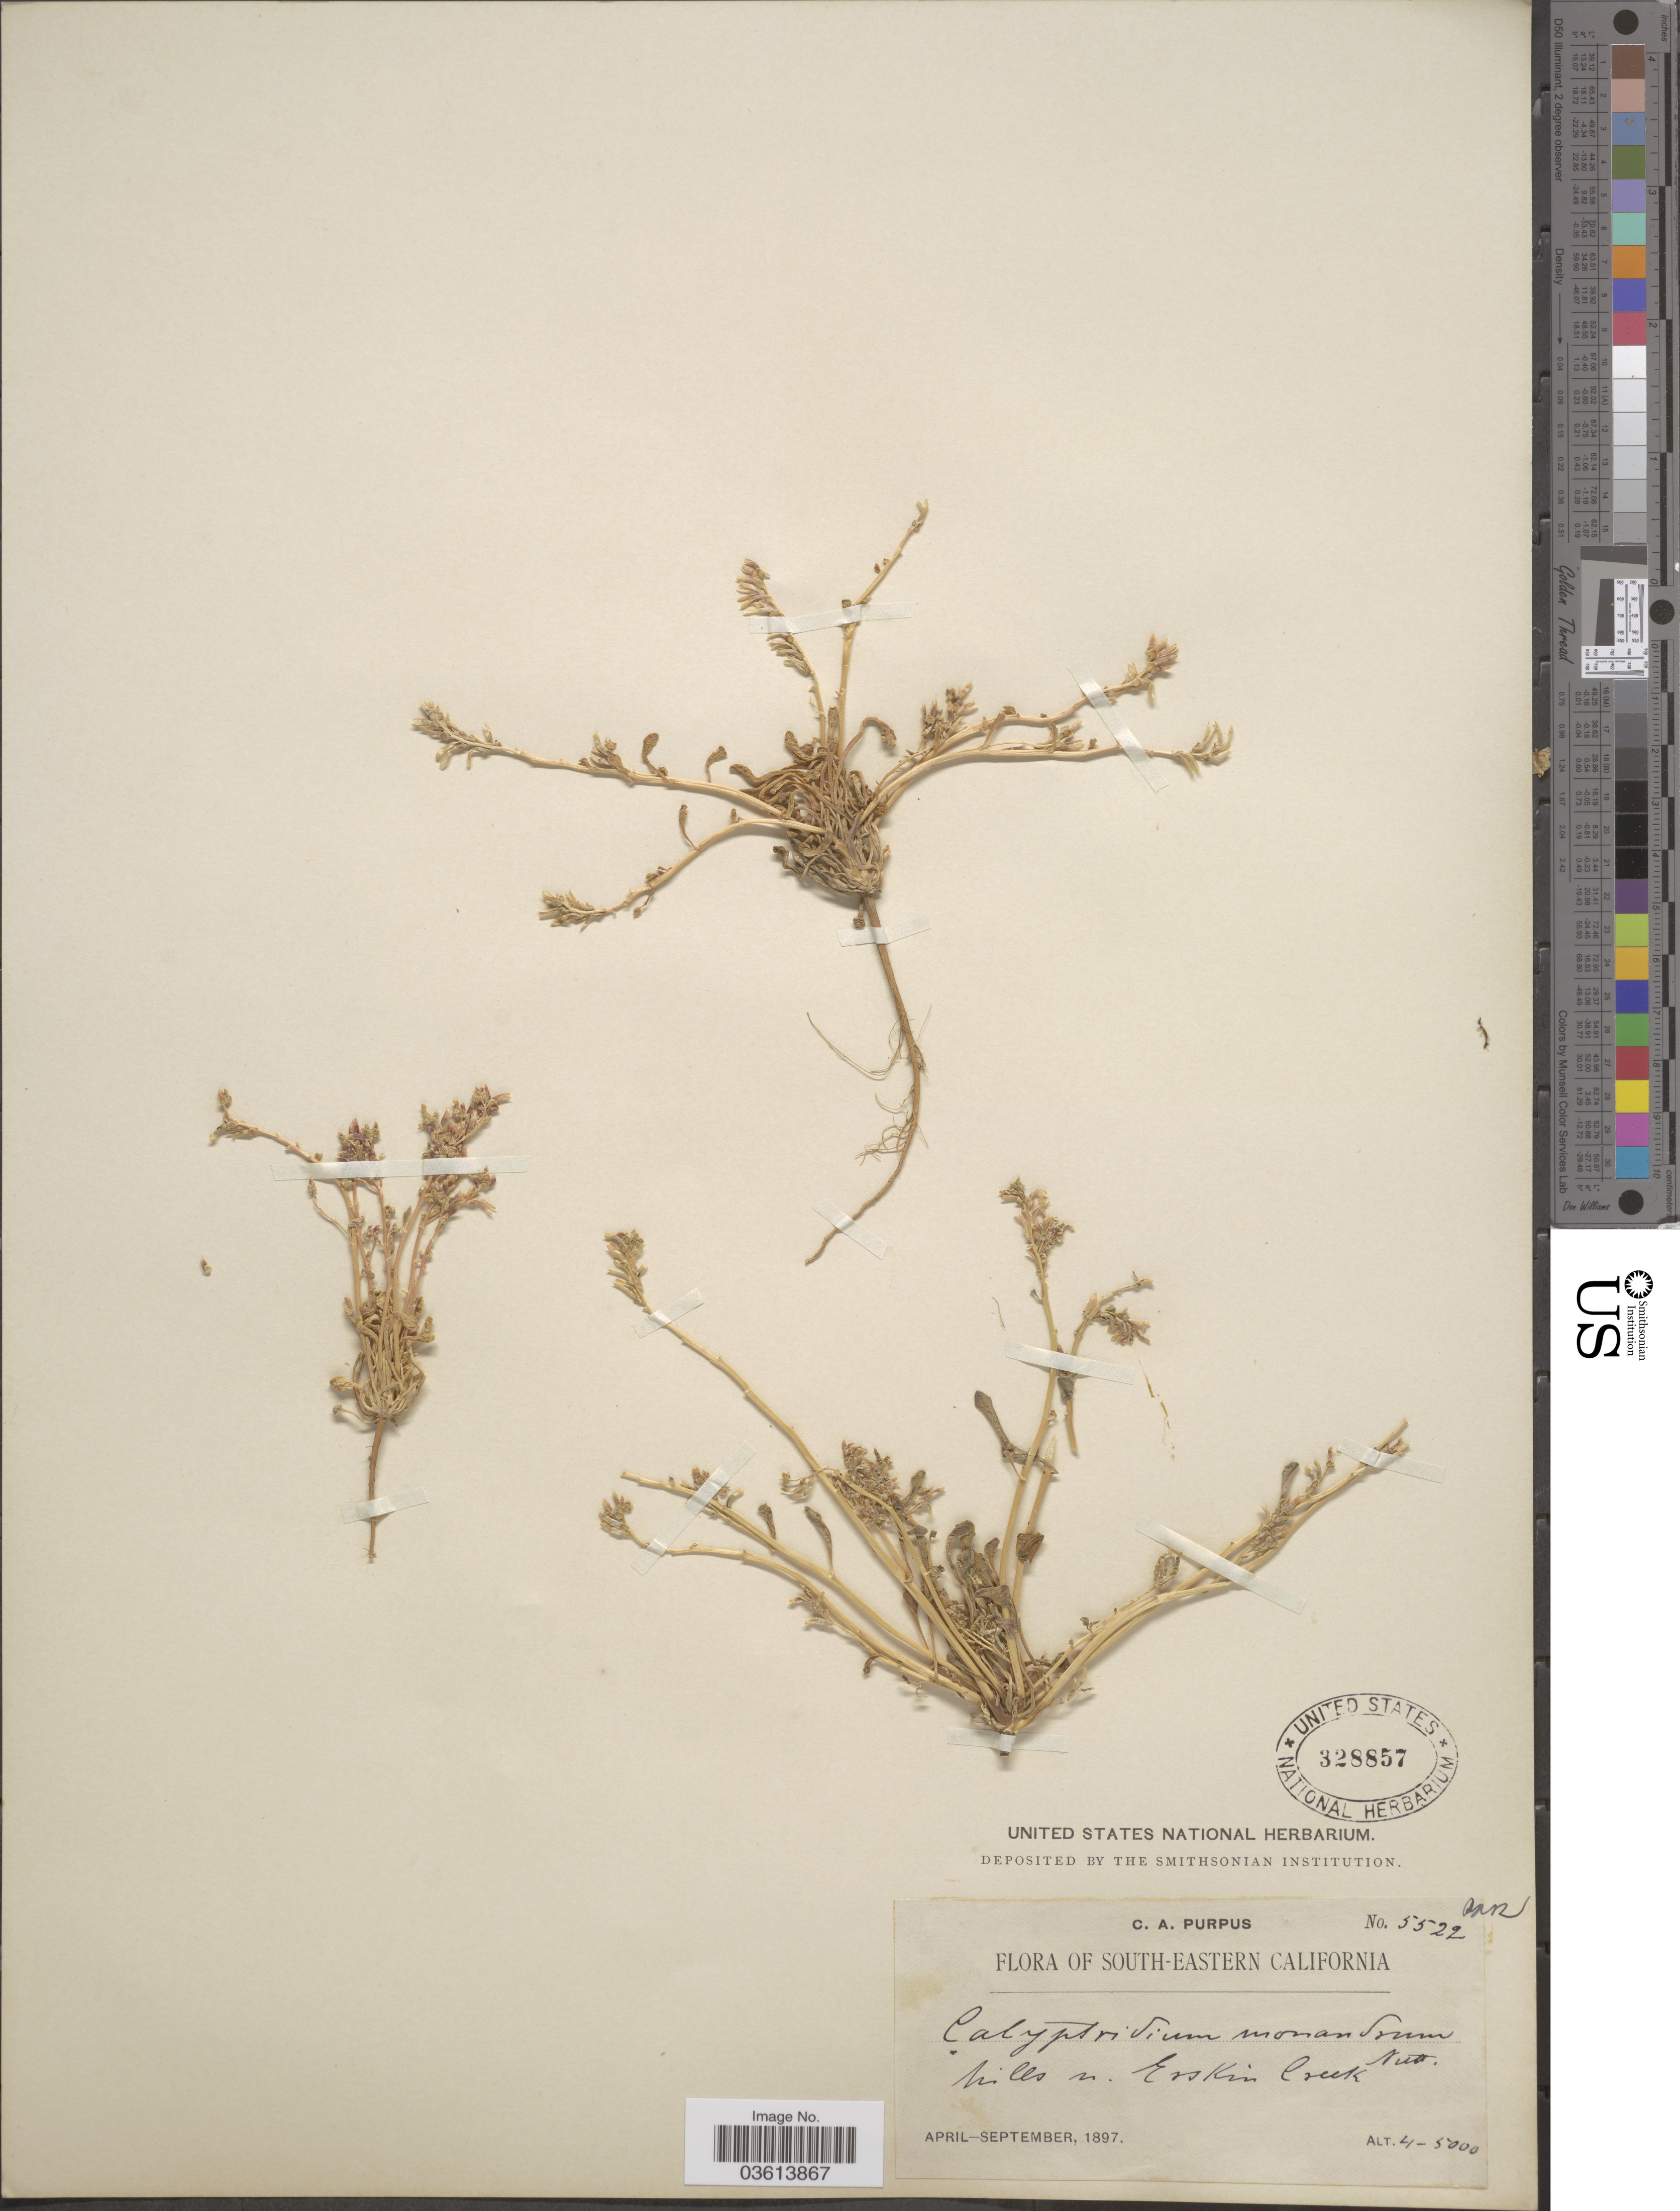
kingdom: Plantae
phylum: Tracheophyta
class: Magnoliopsida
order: Caryophyllales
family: Montiaceae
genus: Calyptridium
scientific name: Calyptridium monandrum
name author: (Nutt.) Nutt.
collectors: C. A. Purpus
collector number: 5522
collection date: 1897-04/1897-09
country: United States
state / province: California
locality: South-eastern California. Hills n. Erskin Creek.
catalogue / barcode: US 328857